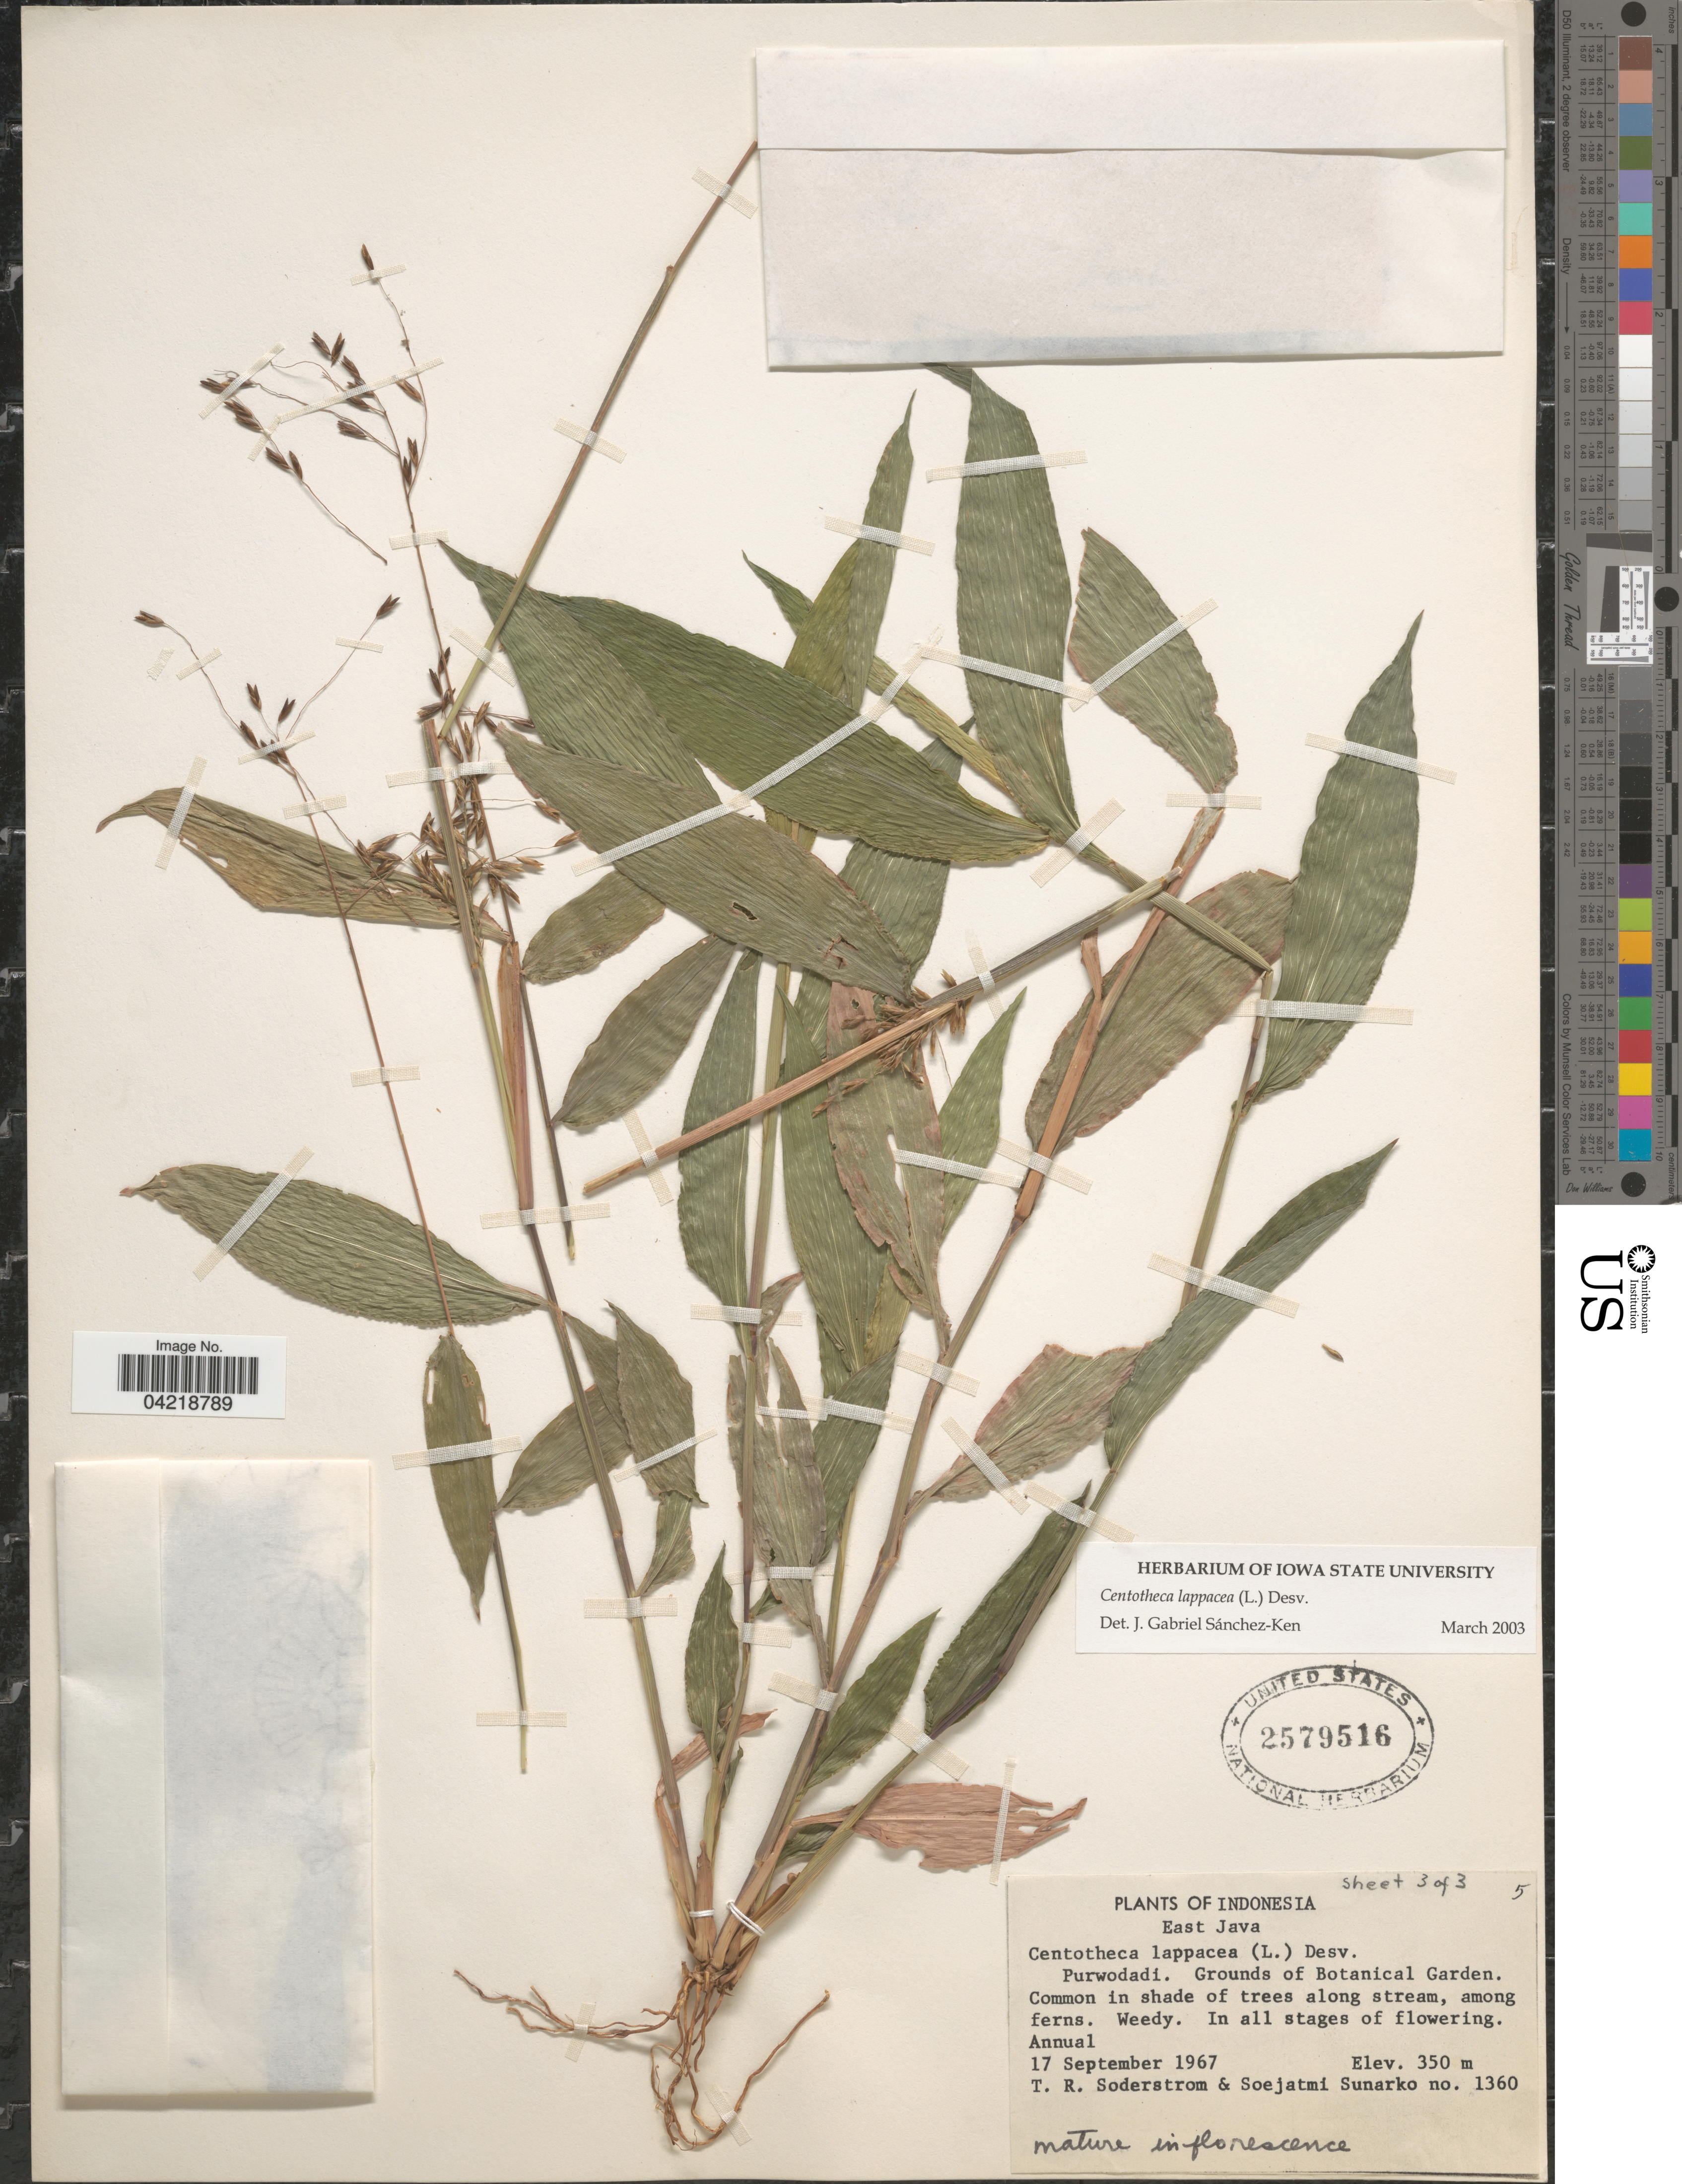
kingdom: Plantae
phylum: Tracheophyta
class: Liliopsida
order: Poales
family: Poaceae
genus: Centotheca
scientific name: Centotheca lappacea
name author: (L.) Desv.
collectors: T. R. Soderstrom & S. Sunarko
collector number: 1360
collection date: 1967-09-17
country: Indonesia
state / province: Java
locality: East Java. Purwodadi. Grounds of Botanical Garden.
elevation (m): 350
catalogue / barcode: US 2579516